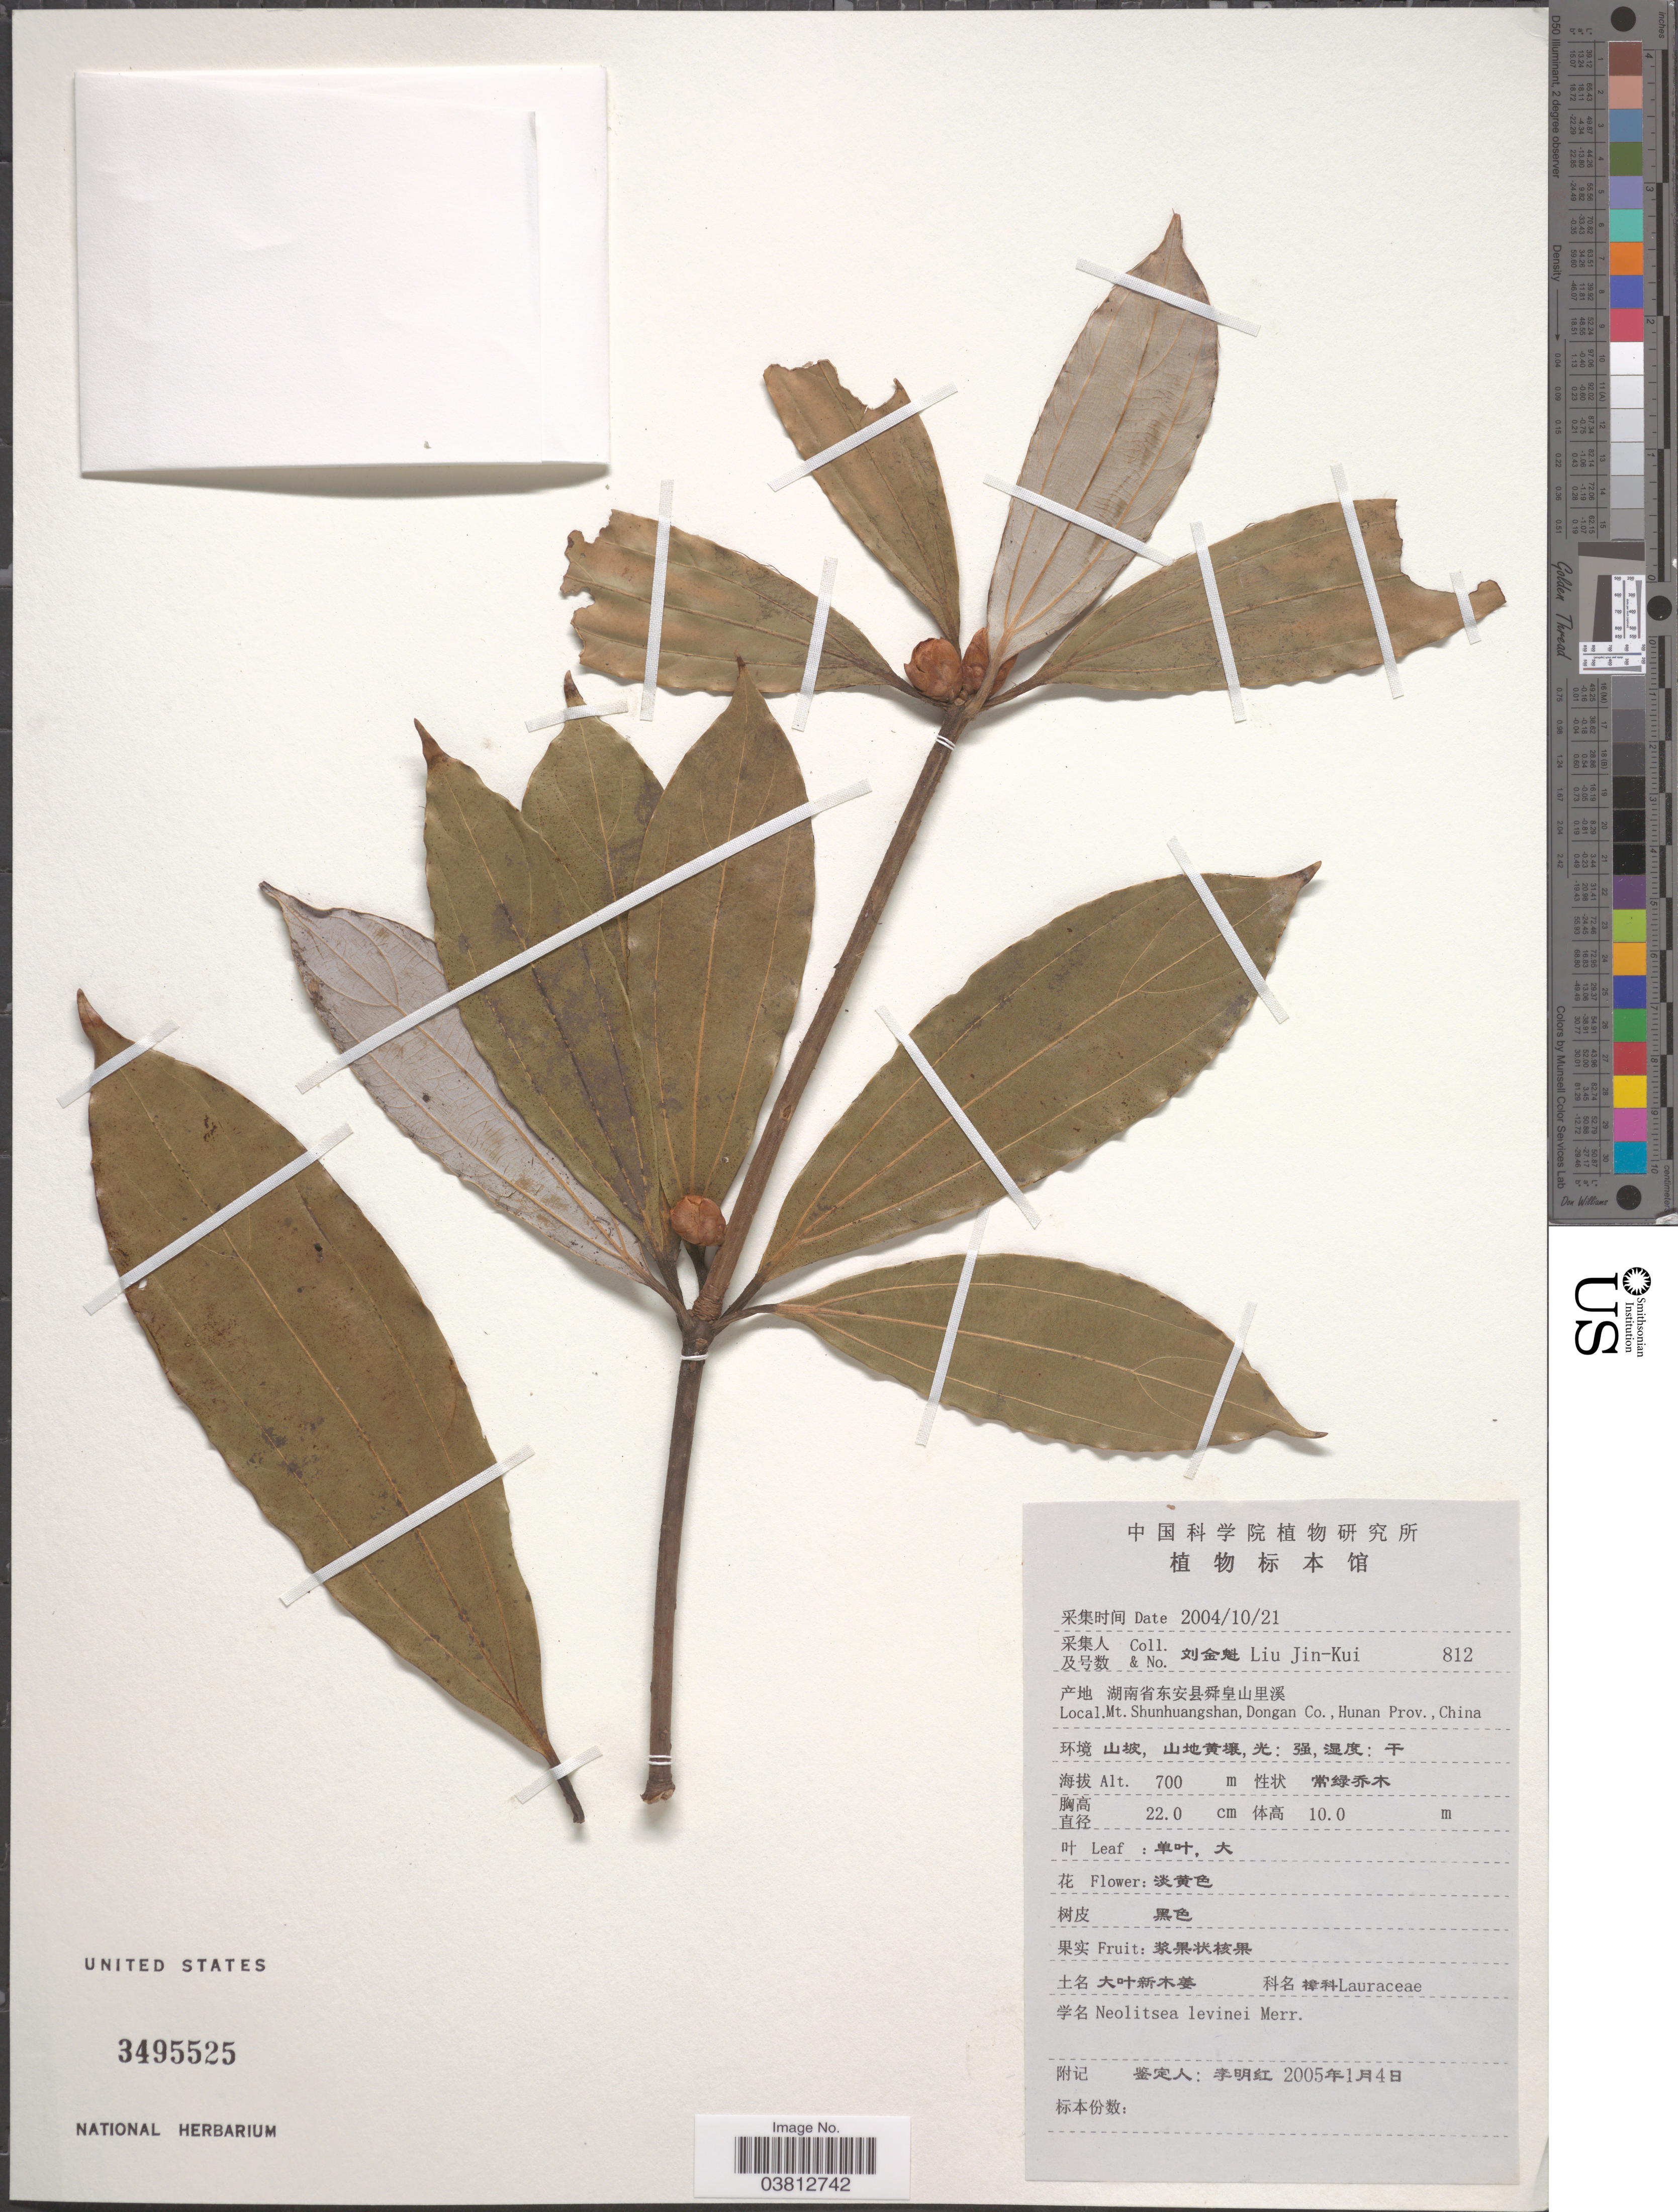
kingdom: Plantae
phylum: Tracheophyta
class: Magnoliopsida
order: Laurales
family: Lauraceae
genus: Neolitsea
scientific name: Neolitsea levinei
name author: Merr.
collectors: Liu Jin-Kui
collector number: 812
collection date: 2005-10-21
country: China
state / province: Hunan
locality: Mt. Shunhuangshan, Dongan Co.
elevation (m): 700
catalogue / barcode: US 3495525